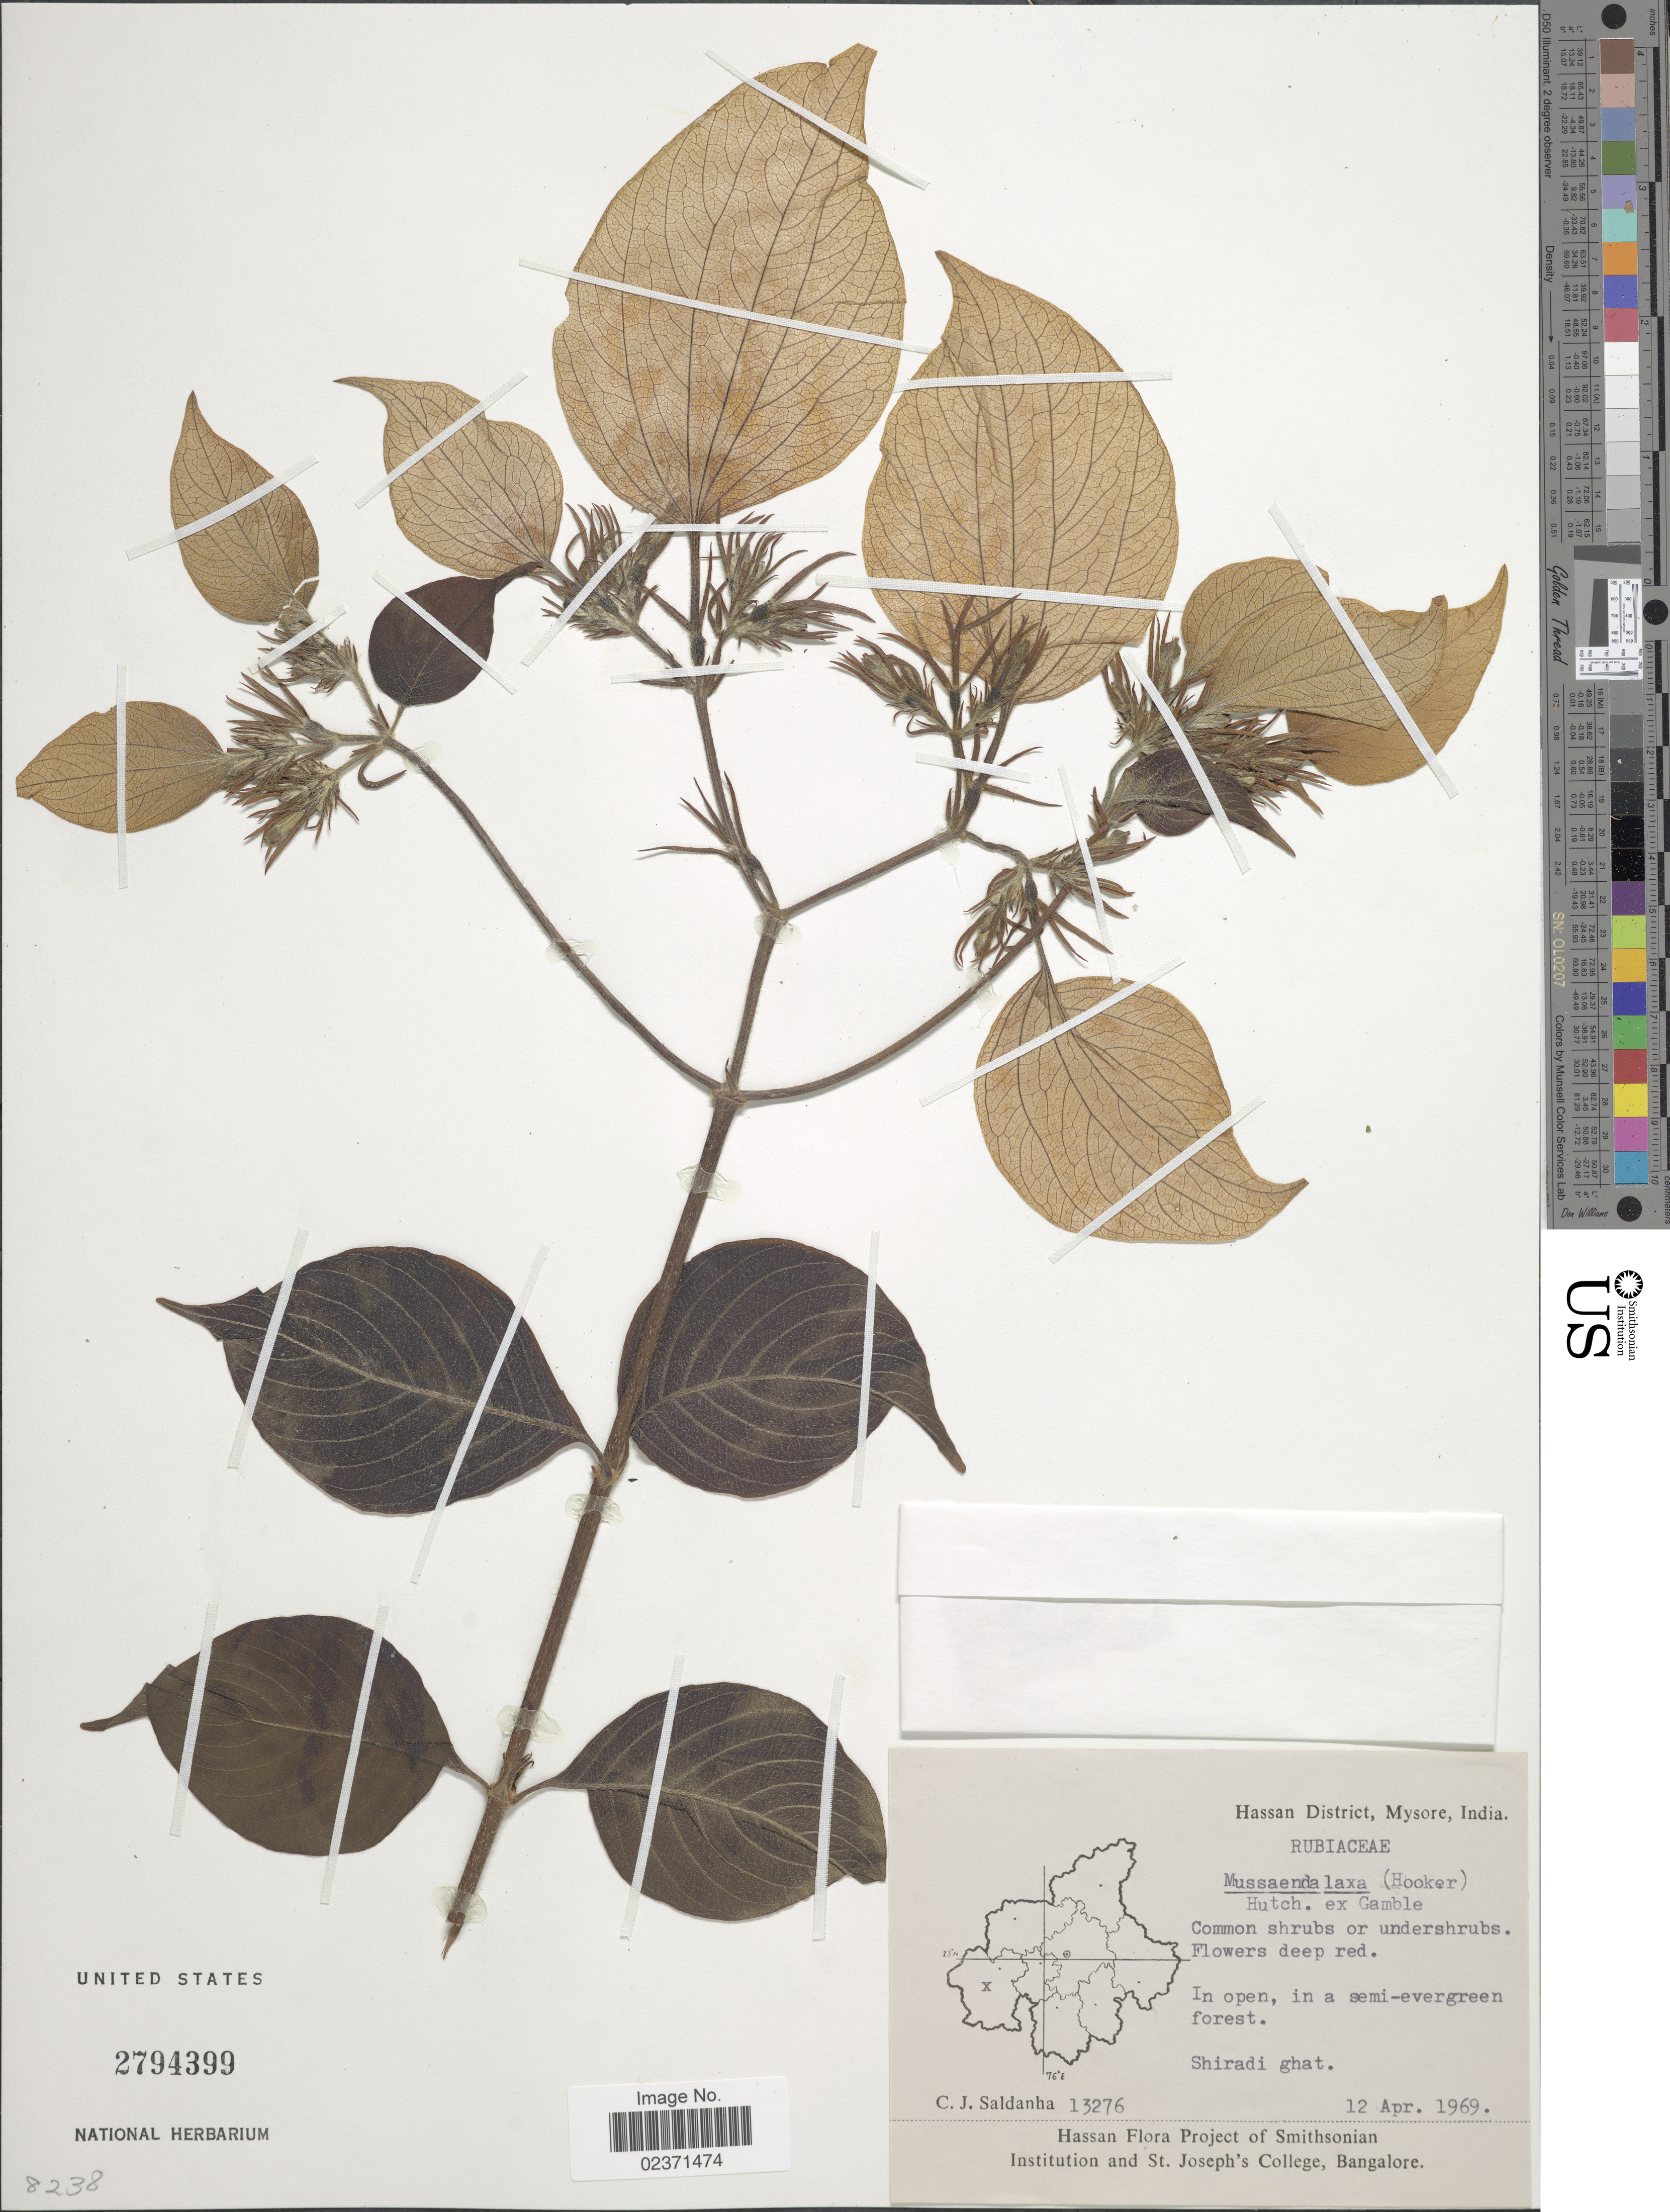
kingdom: Plantae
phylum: Tracheophyta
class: Magnoliopsida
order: Gentianales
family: Rubiaceae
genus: Mussaenda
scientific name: Mussaenda laxa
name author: (Hook. f.) Hutch. ex Gamble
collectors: C. J. Saldanha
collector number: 13276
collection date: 1969-04-12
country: India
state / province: Karnataka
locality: Hassan District, Mysore. Shiradi ghat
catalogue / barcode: US 2794399